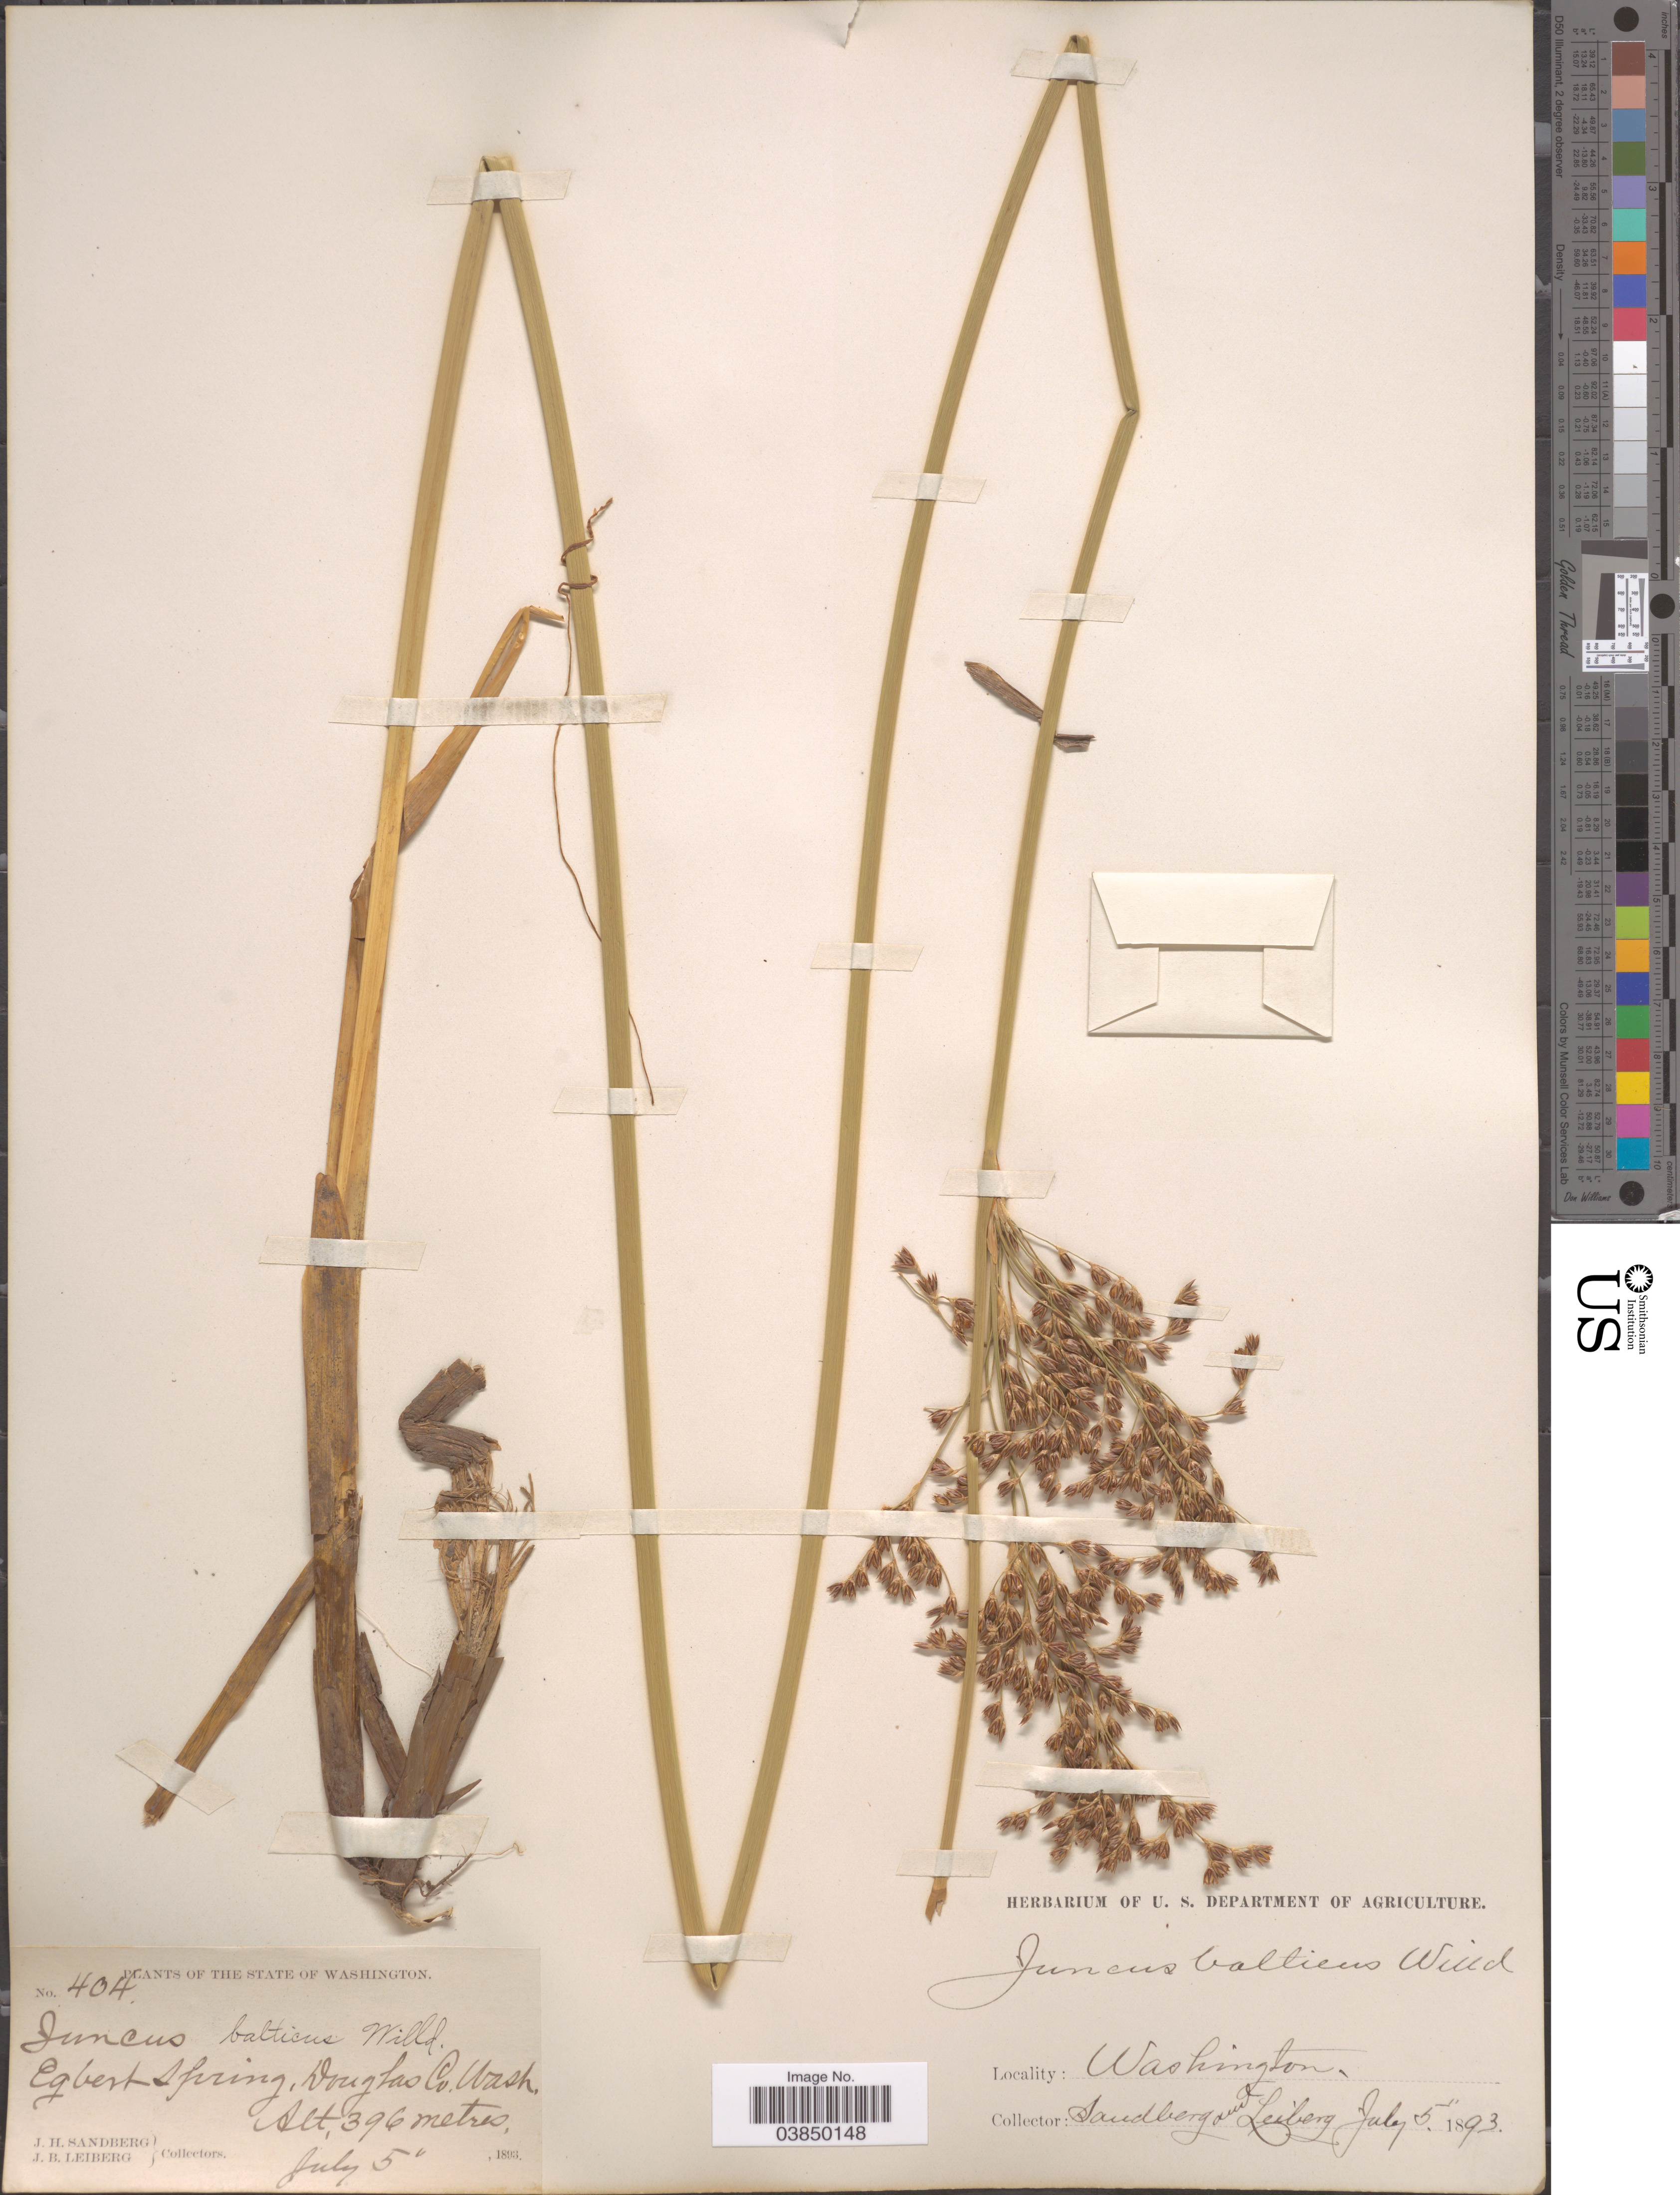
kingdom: Plantae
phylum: Tracheophyta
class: Liliopsida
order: Poales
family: Juncaceae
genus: Juncus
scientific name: Juncus balticus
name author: Willd.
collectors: J. H. Sandberg & J. B. Leiberg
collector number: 404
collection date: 1893-07-05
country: United States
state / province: Washington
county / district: Douglas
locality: Egbert Spring, Douglas Co.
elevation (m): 396